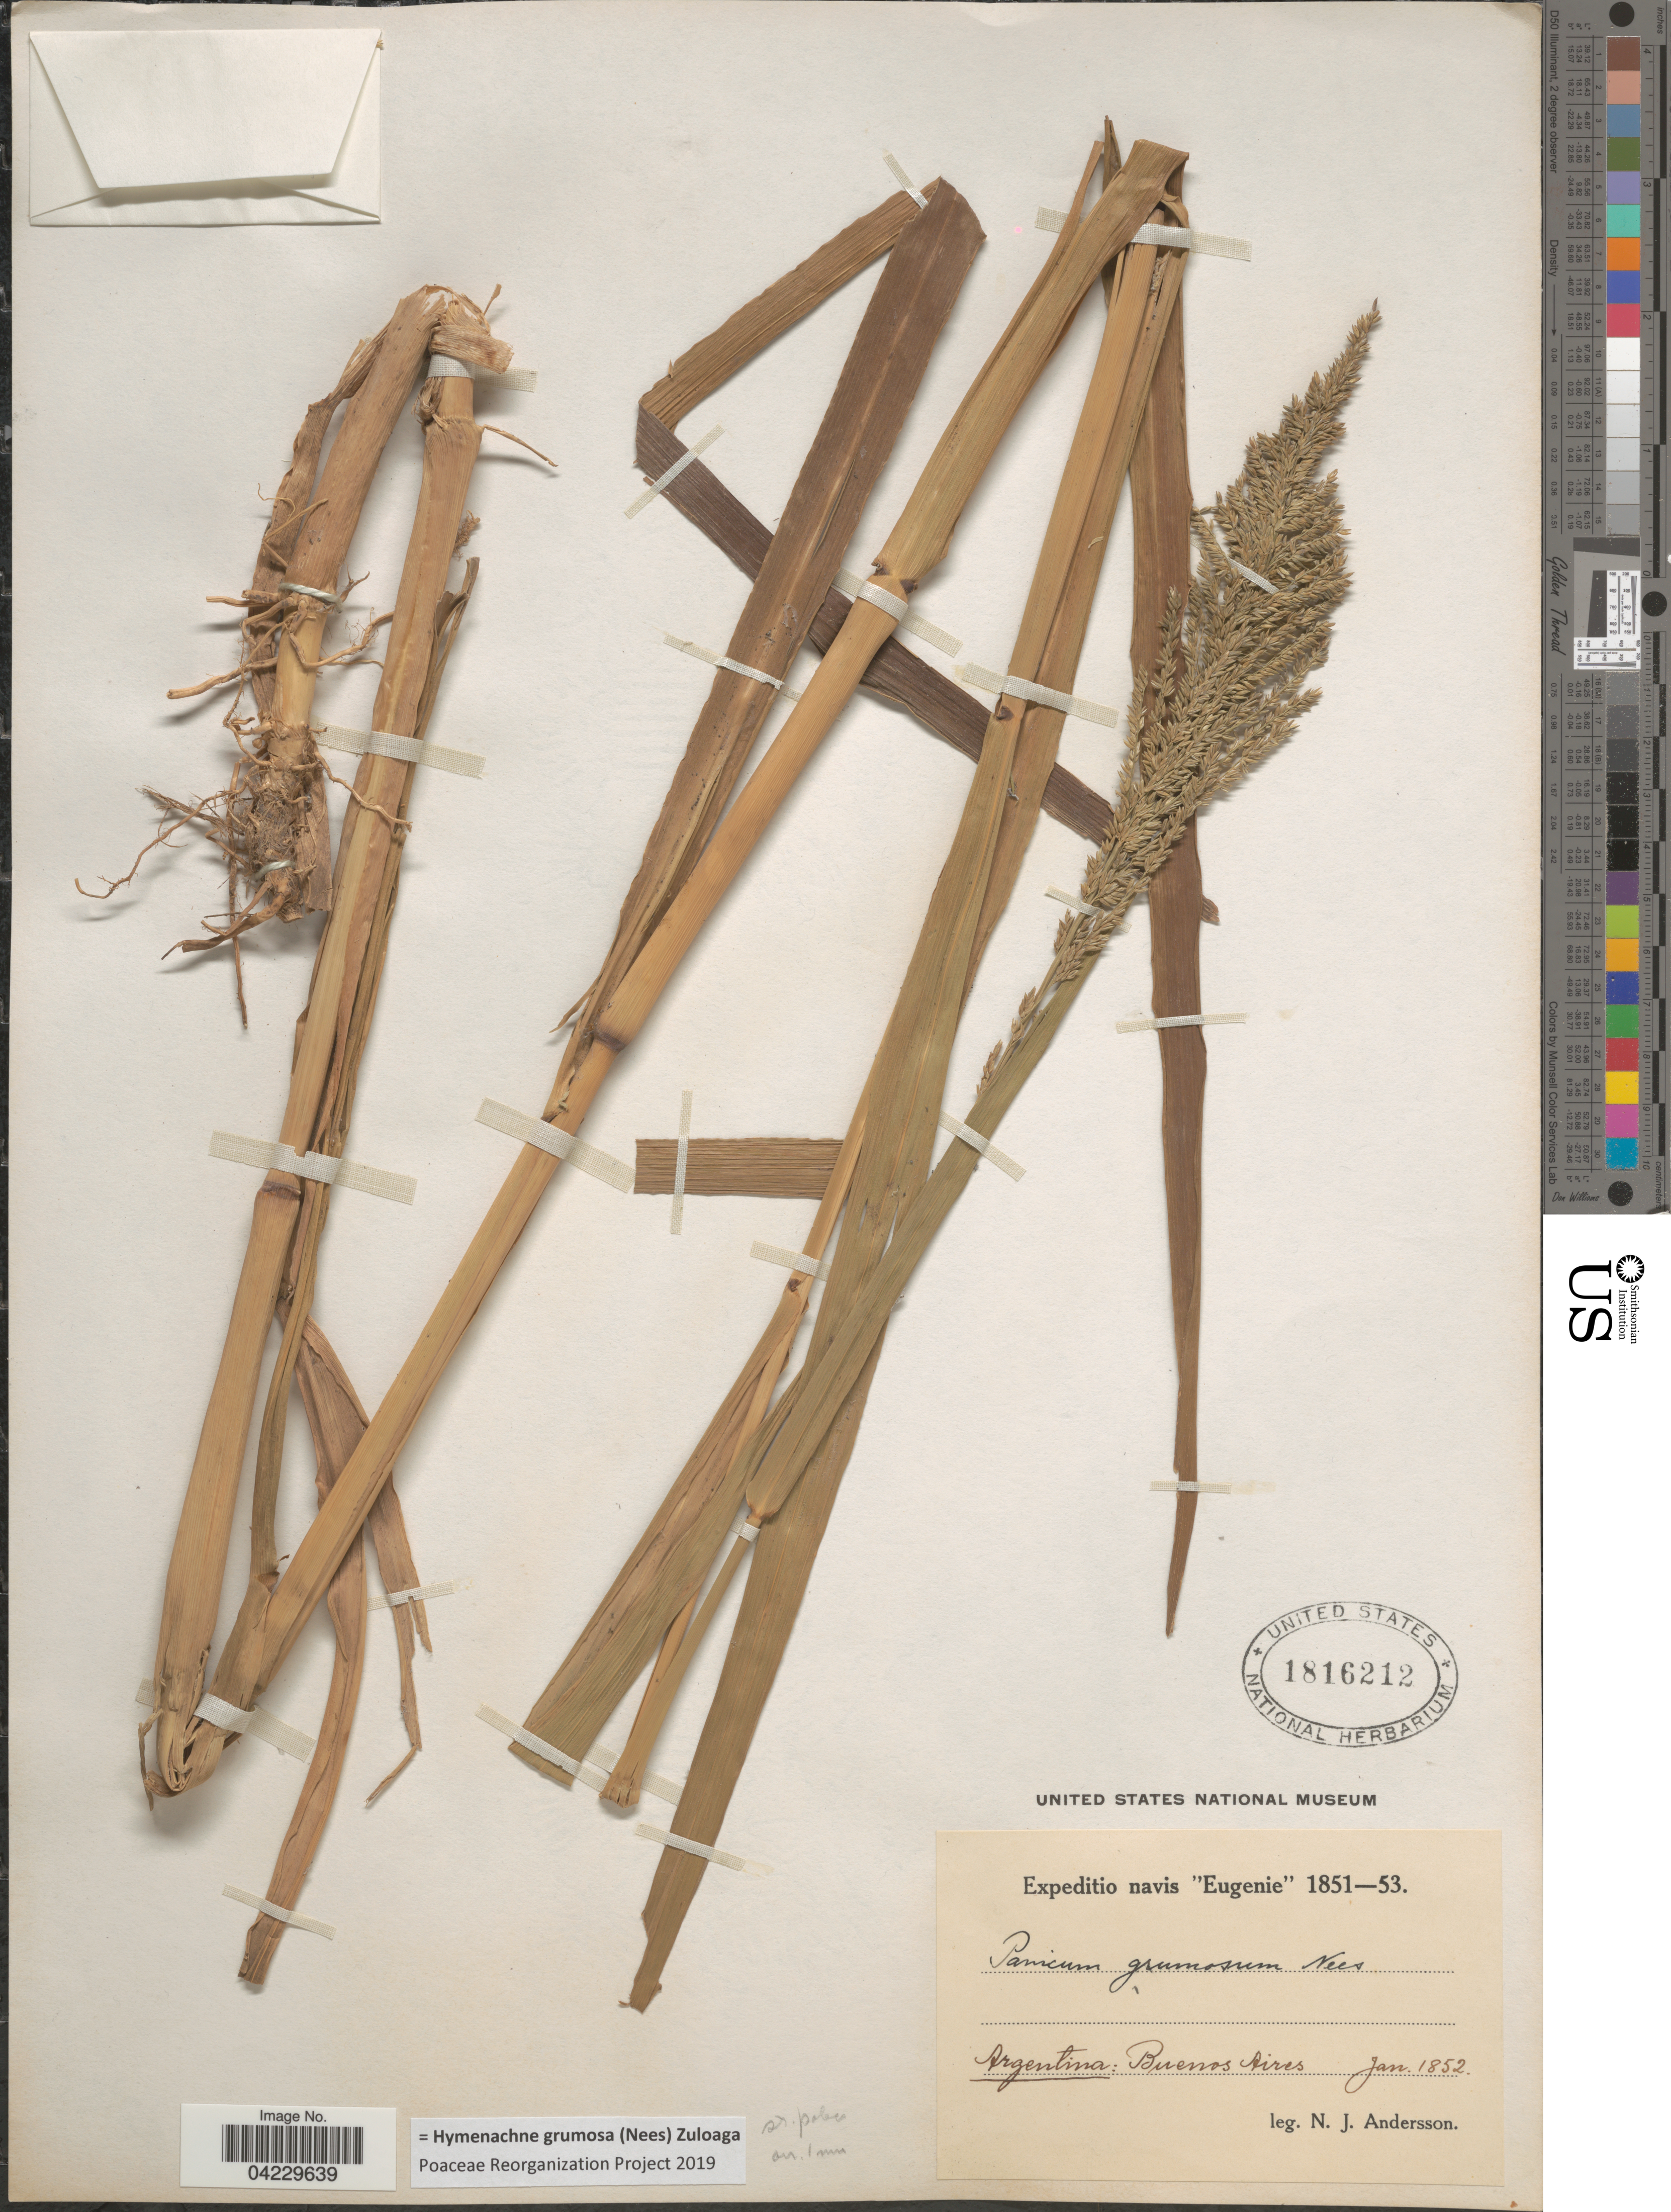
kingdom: Plantae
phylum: Tracheophyta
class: Liliopsida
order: Poales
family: Poaceae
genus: Hymenachne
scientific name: Hymenachne grumosa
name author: (Nees) Zuloaga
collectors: N. J. Andersson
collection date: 1852-01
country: Argentina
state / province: Buenos Aires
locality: Expeditio navis "Eugenie" 1851-53.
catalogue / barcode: US 1816212